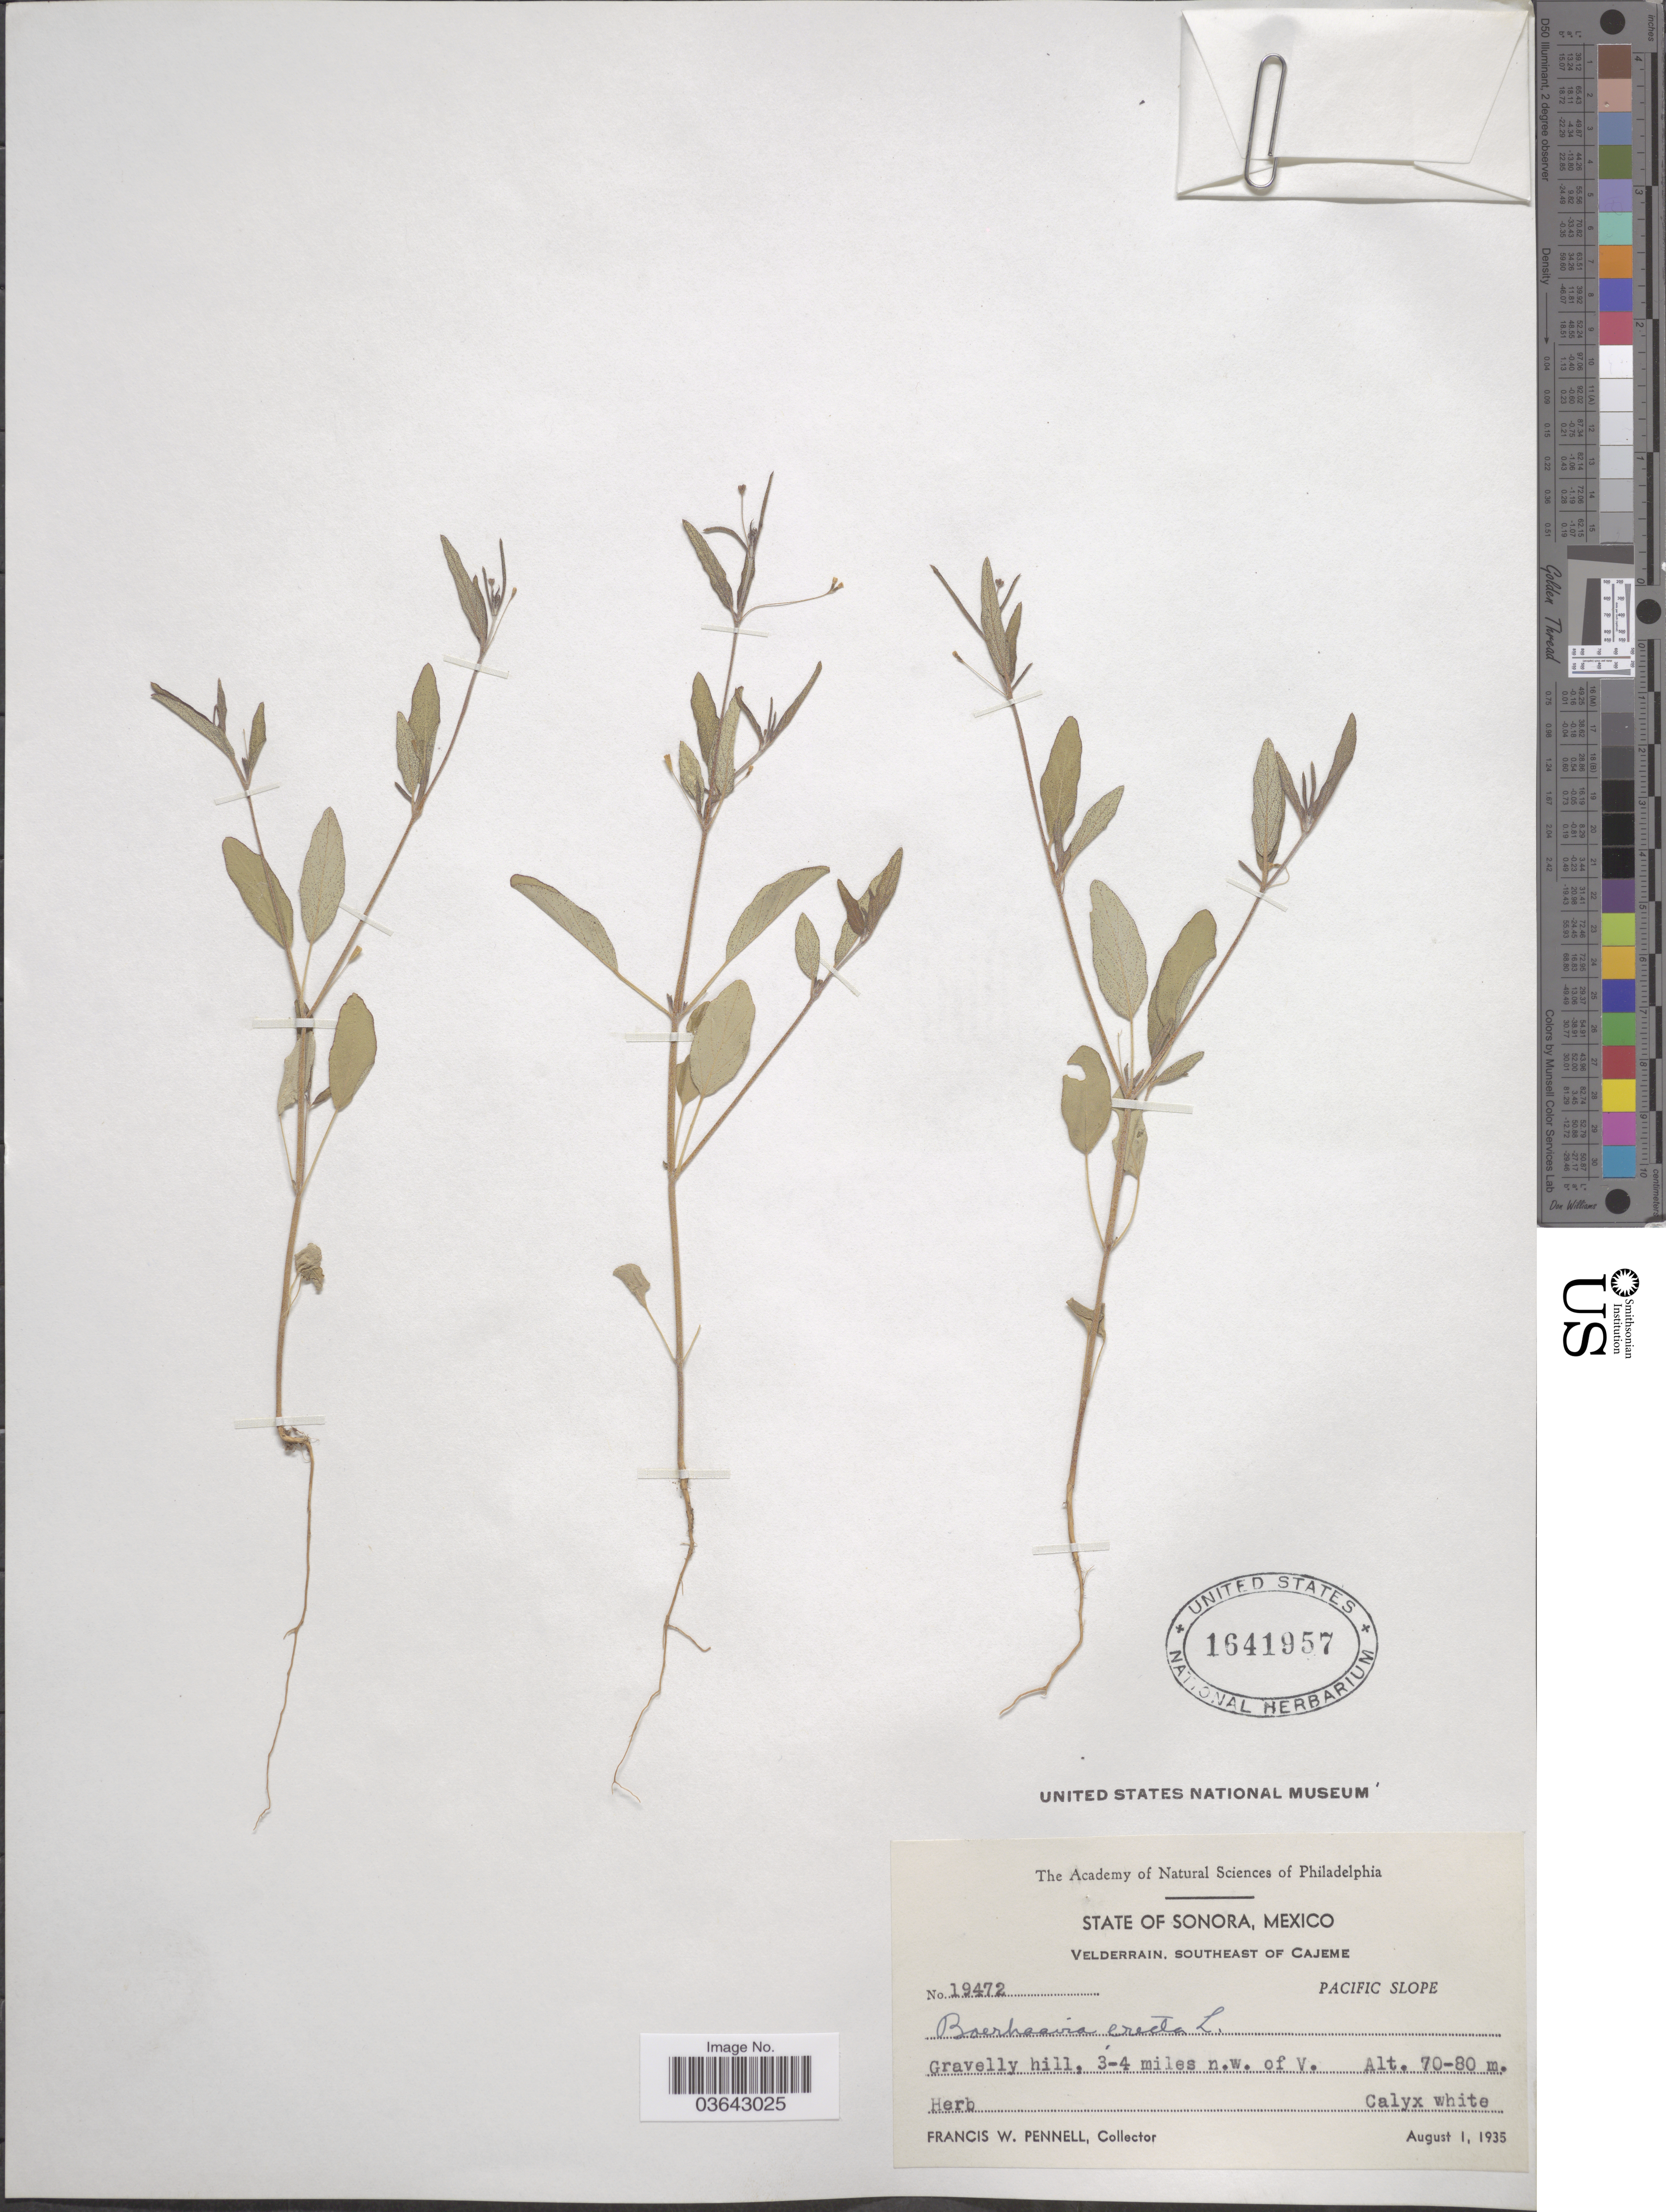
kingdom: Plantae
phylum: Tracheophyta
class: Magnoliopsida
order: Caryophyllales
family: Nyctaginaceae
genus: Boerhavia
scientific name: Boerhavia erecta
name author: L.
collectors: F. W. Pennell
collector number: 19472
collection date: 1935-08-01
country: Mexico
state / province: Sonora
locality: Velderrain, Southeast of Cajeme. Pacific Slope. Gravelly hill, 3-4 miles n.w. of V.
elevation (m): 70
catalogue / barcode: US 1641957